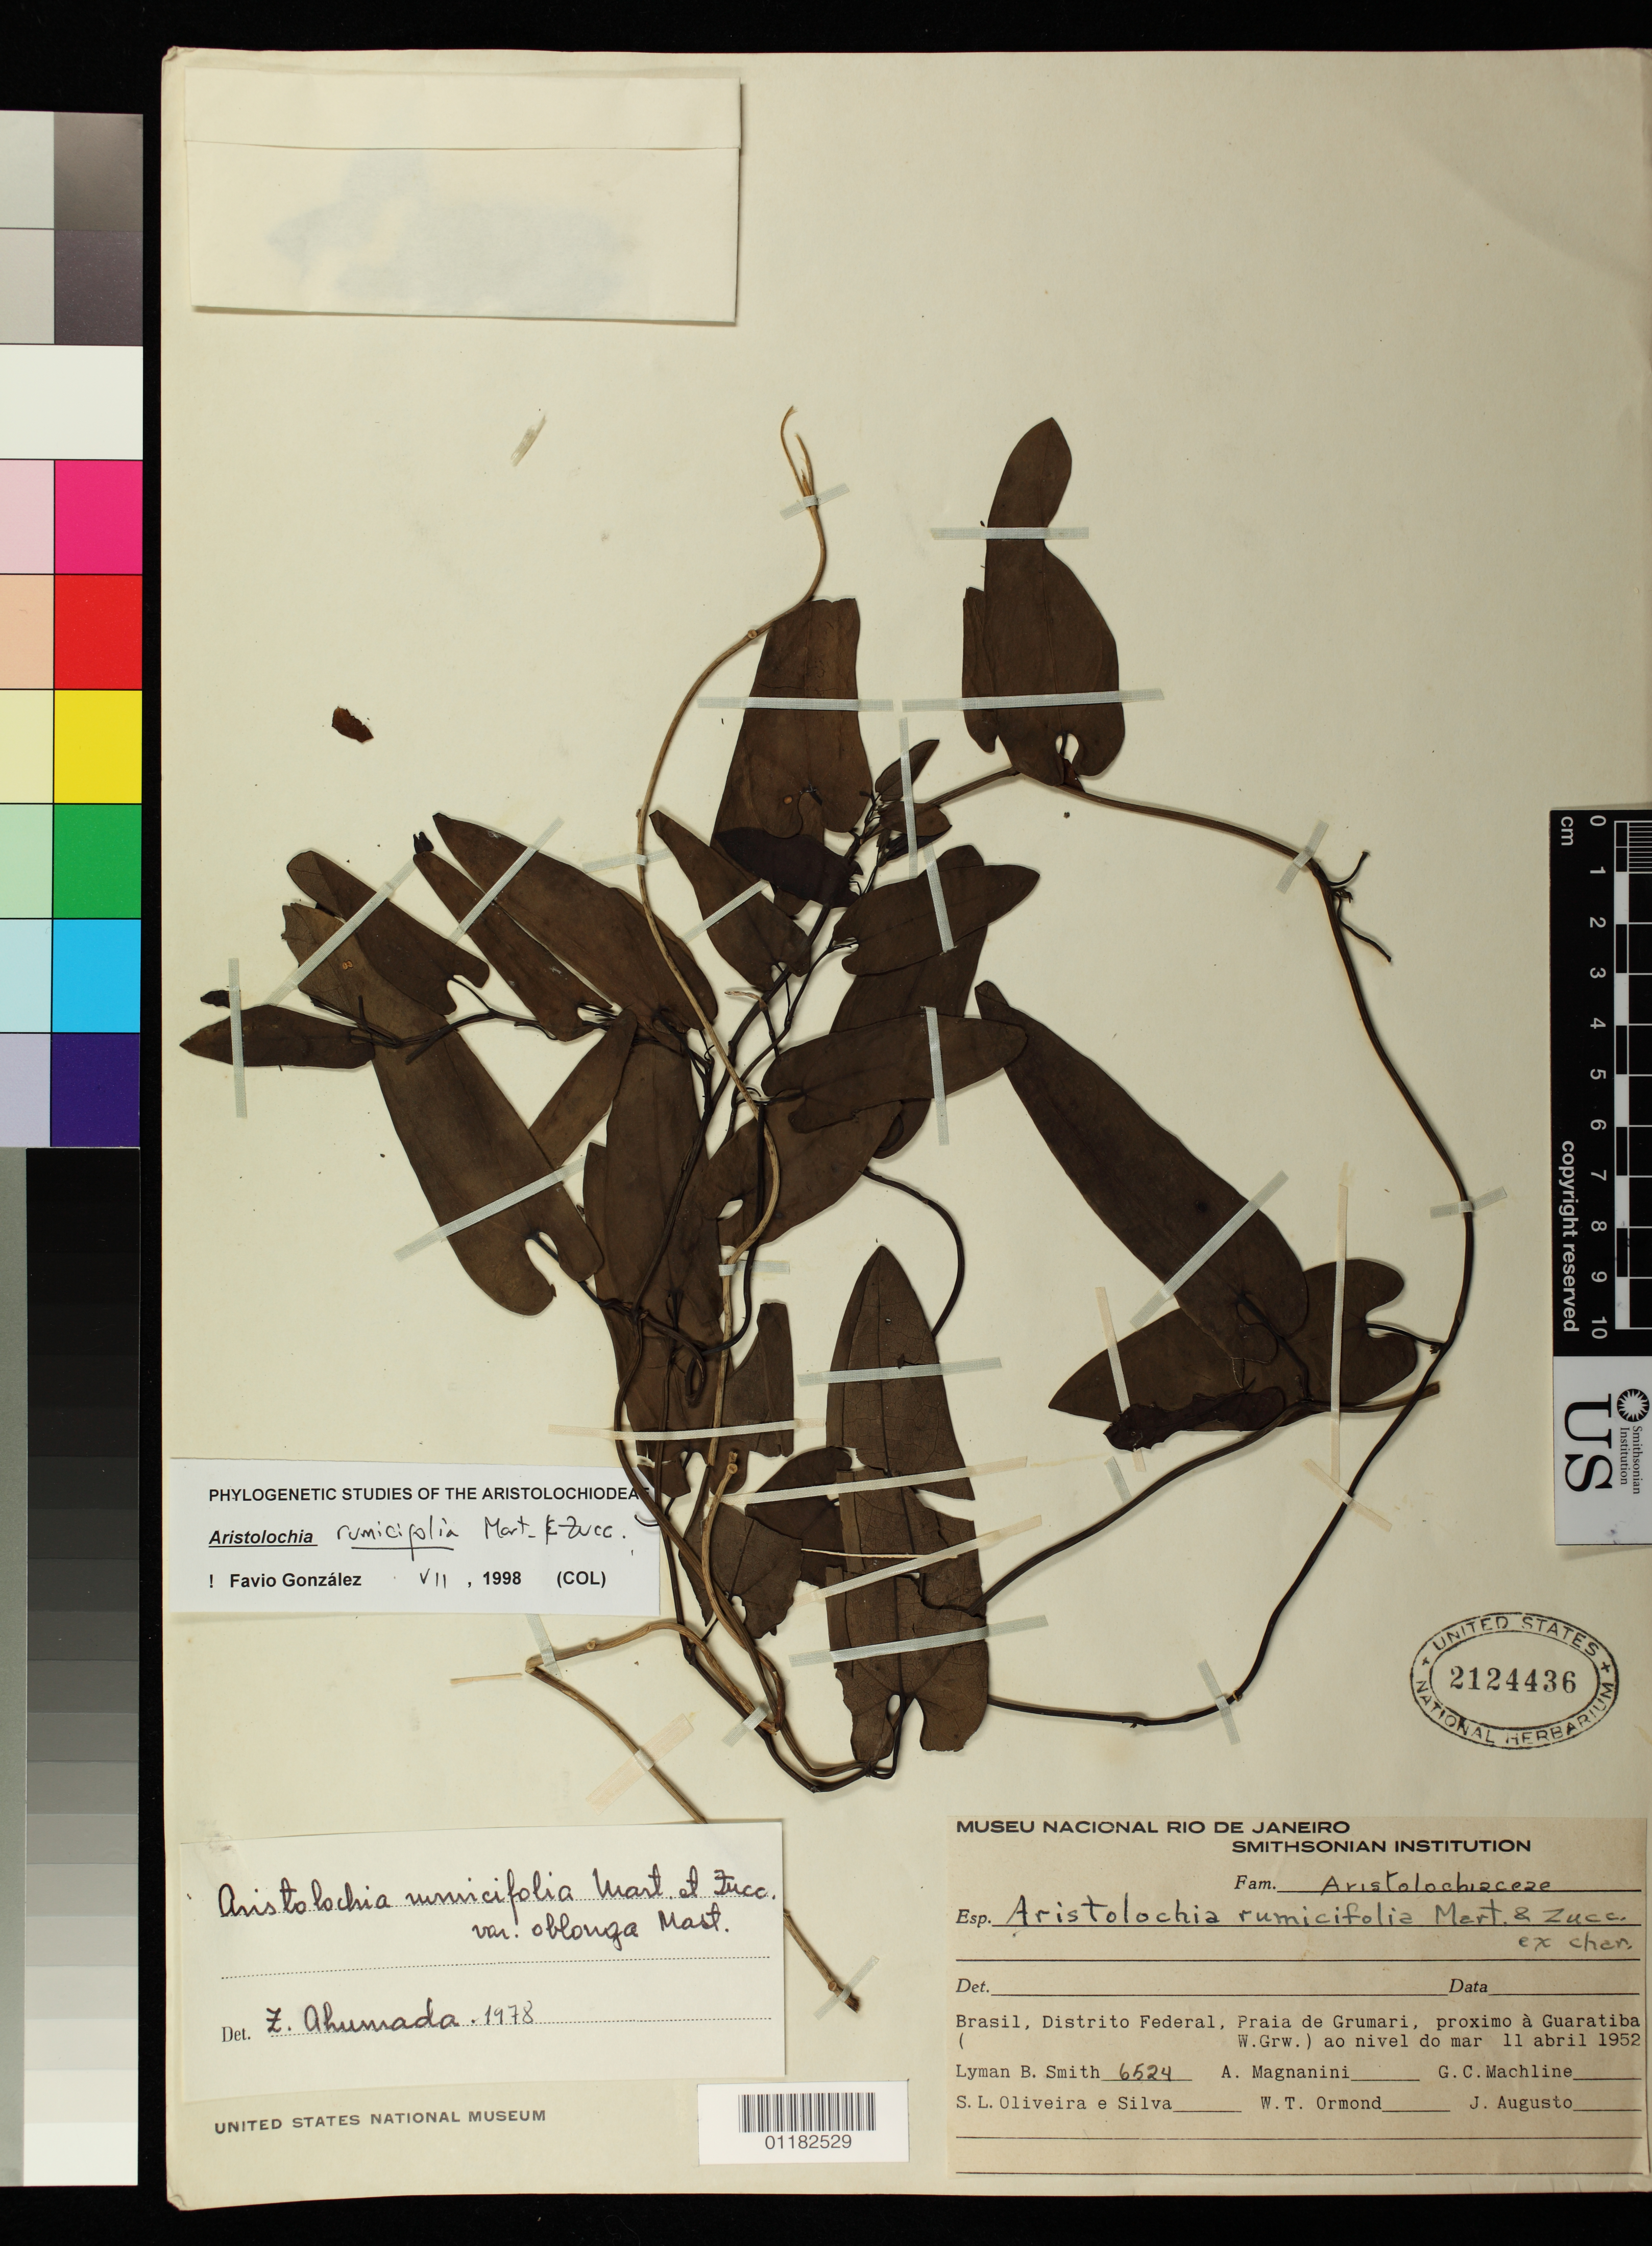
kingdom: Plantae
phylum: Tracheophyta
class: Magnoliopsida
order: Piperales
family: Aristolochiaceae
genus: Aristolochia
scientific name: Aristolochia ruiziana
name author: (Klotzsch) Duch.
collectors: L. Smith, A. Magnanini, G. Machline & S. L. Oliveira e Silva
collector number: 6524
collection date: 1952-04-11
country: Brazil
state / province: Distrito Federal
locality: Praia de Grumari, proximo a Guaratiba (W. Grw) ao nivel do mar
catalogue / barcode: US 2124436